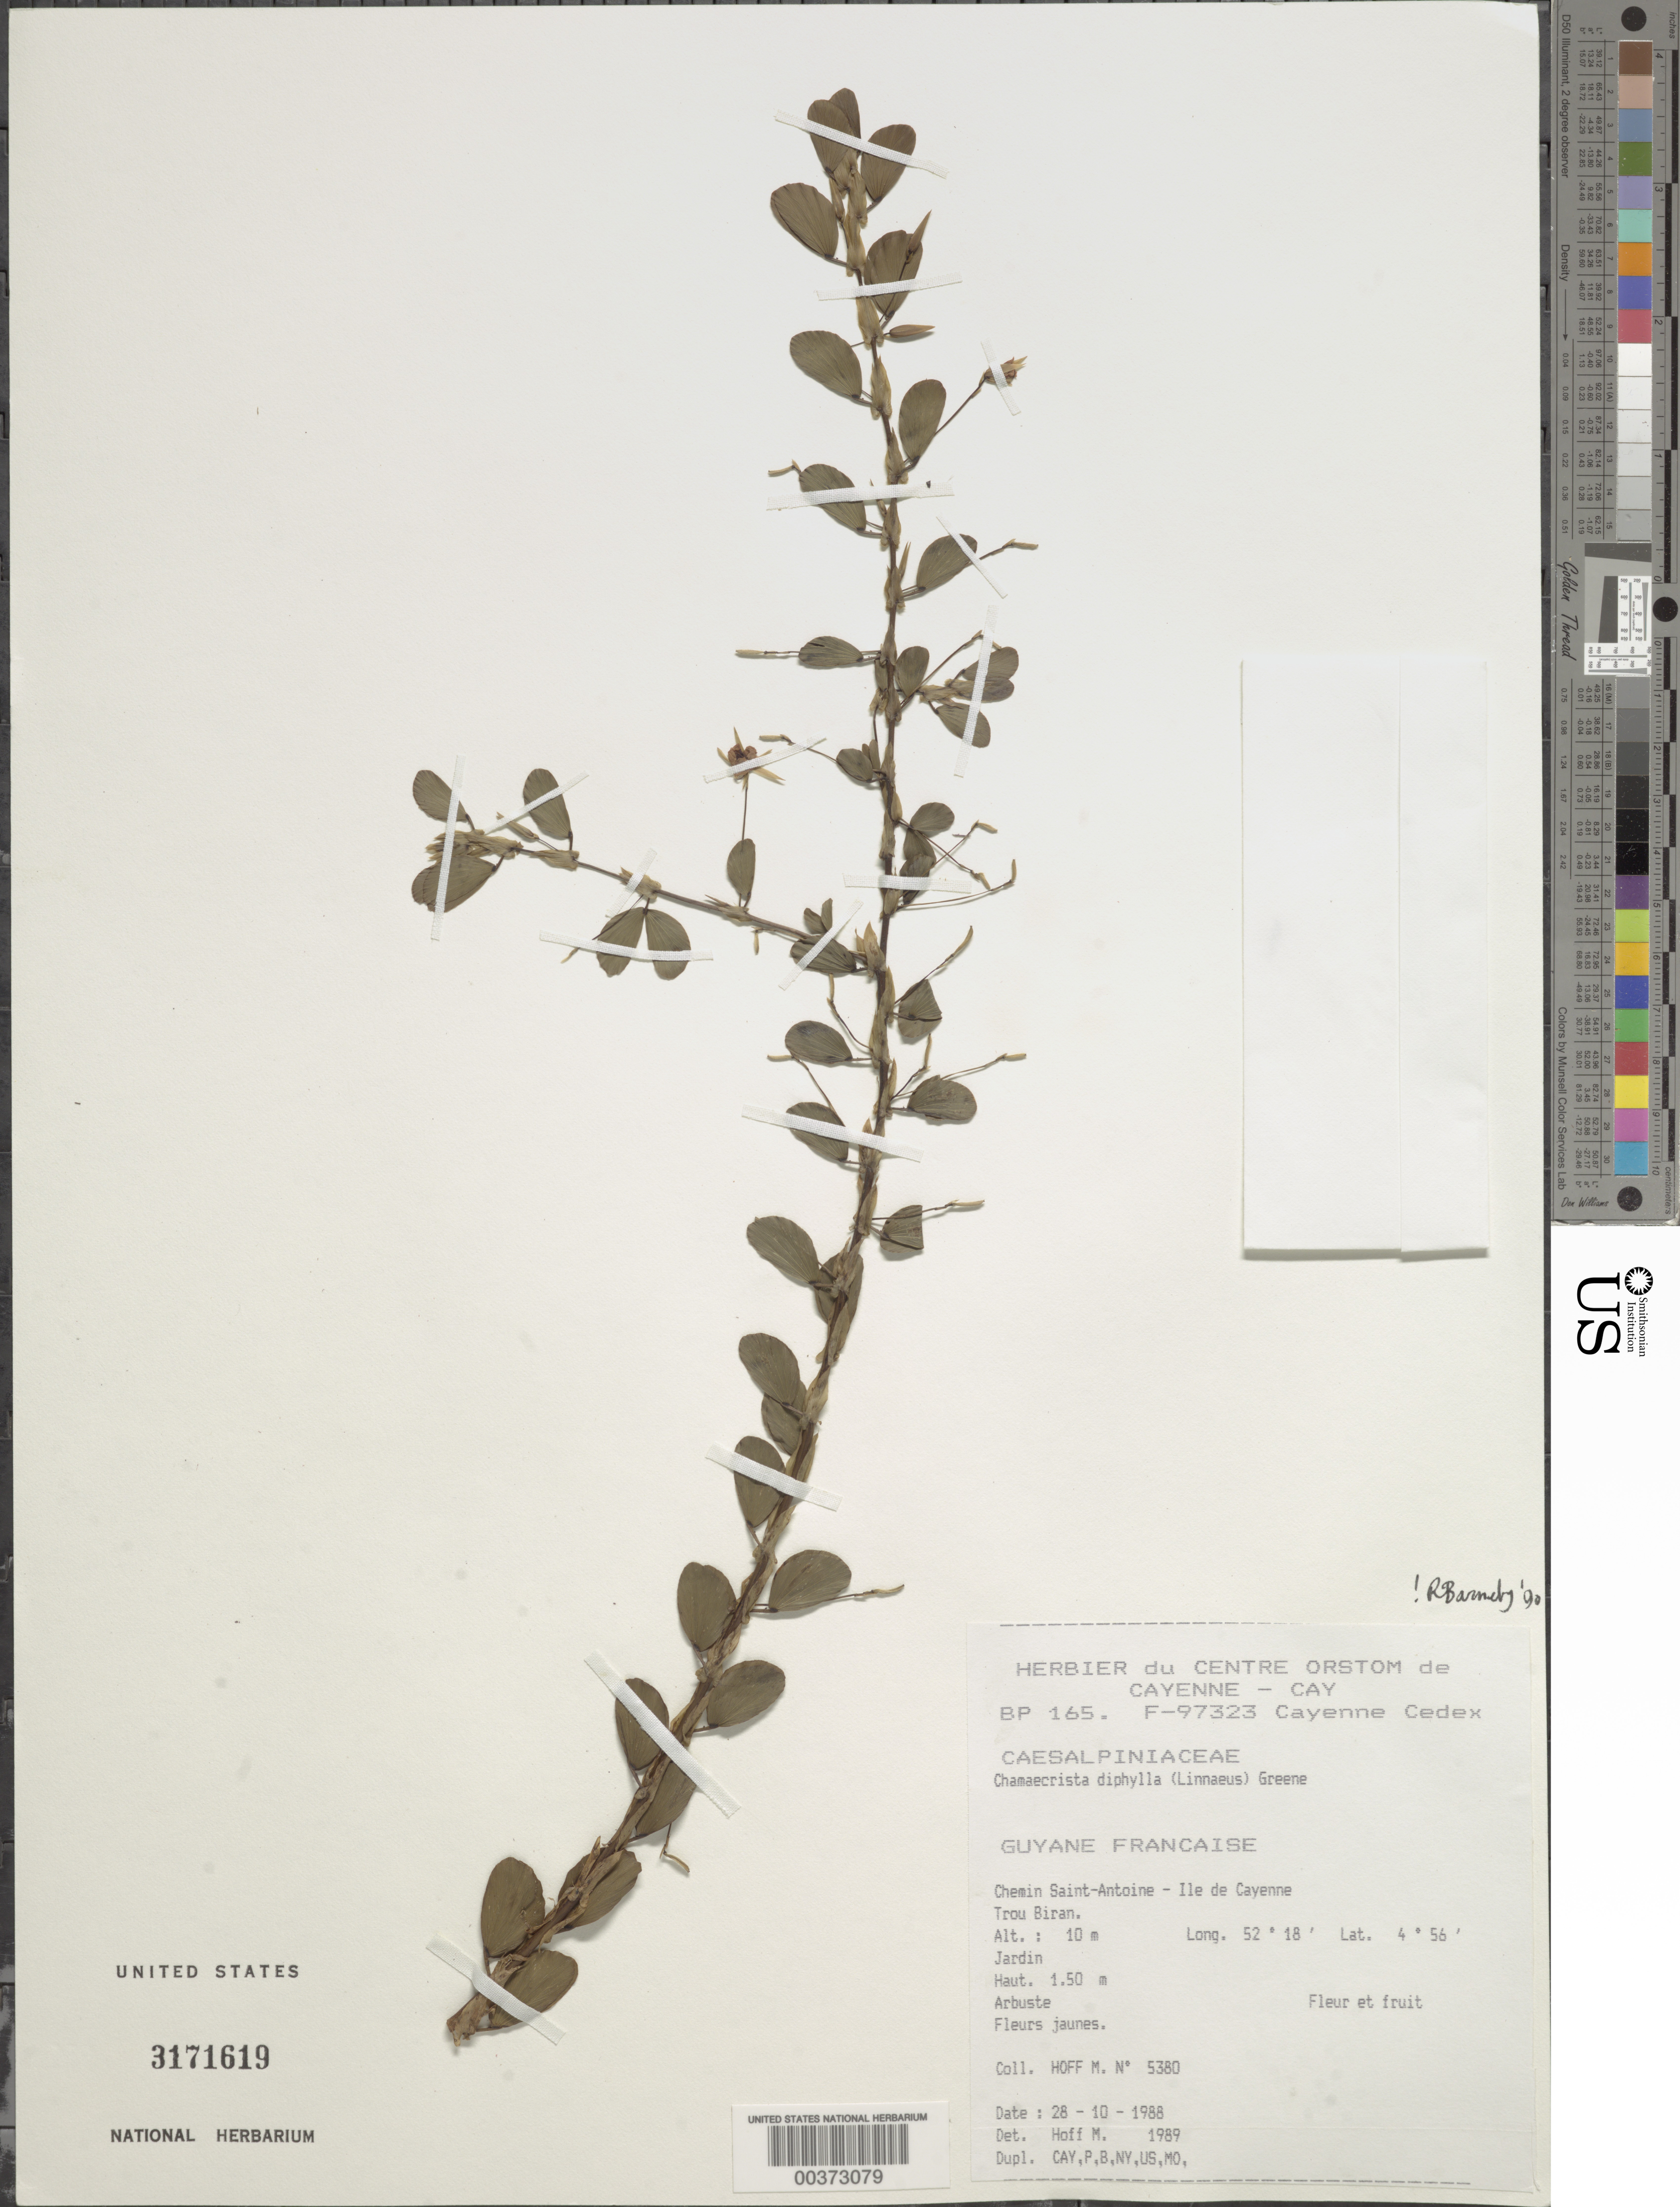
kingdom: Plantae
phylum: Tracheophyta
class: Magnoliopsida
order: Fabales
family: Fabaceae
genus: Chamaecrista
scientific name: Chamaecrista diphylla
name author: (L.) Greene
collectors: M. Hoff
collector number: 5380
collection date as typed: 28 Oct 1988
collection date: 1988-10-28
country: French Guiana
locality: Chemin saint-antoine; ile de cayenne; trou biran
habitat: Jardin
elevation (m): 10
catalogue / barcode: US 3171619